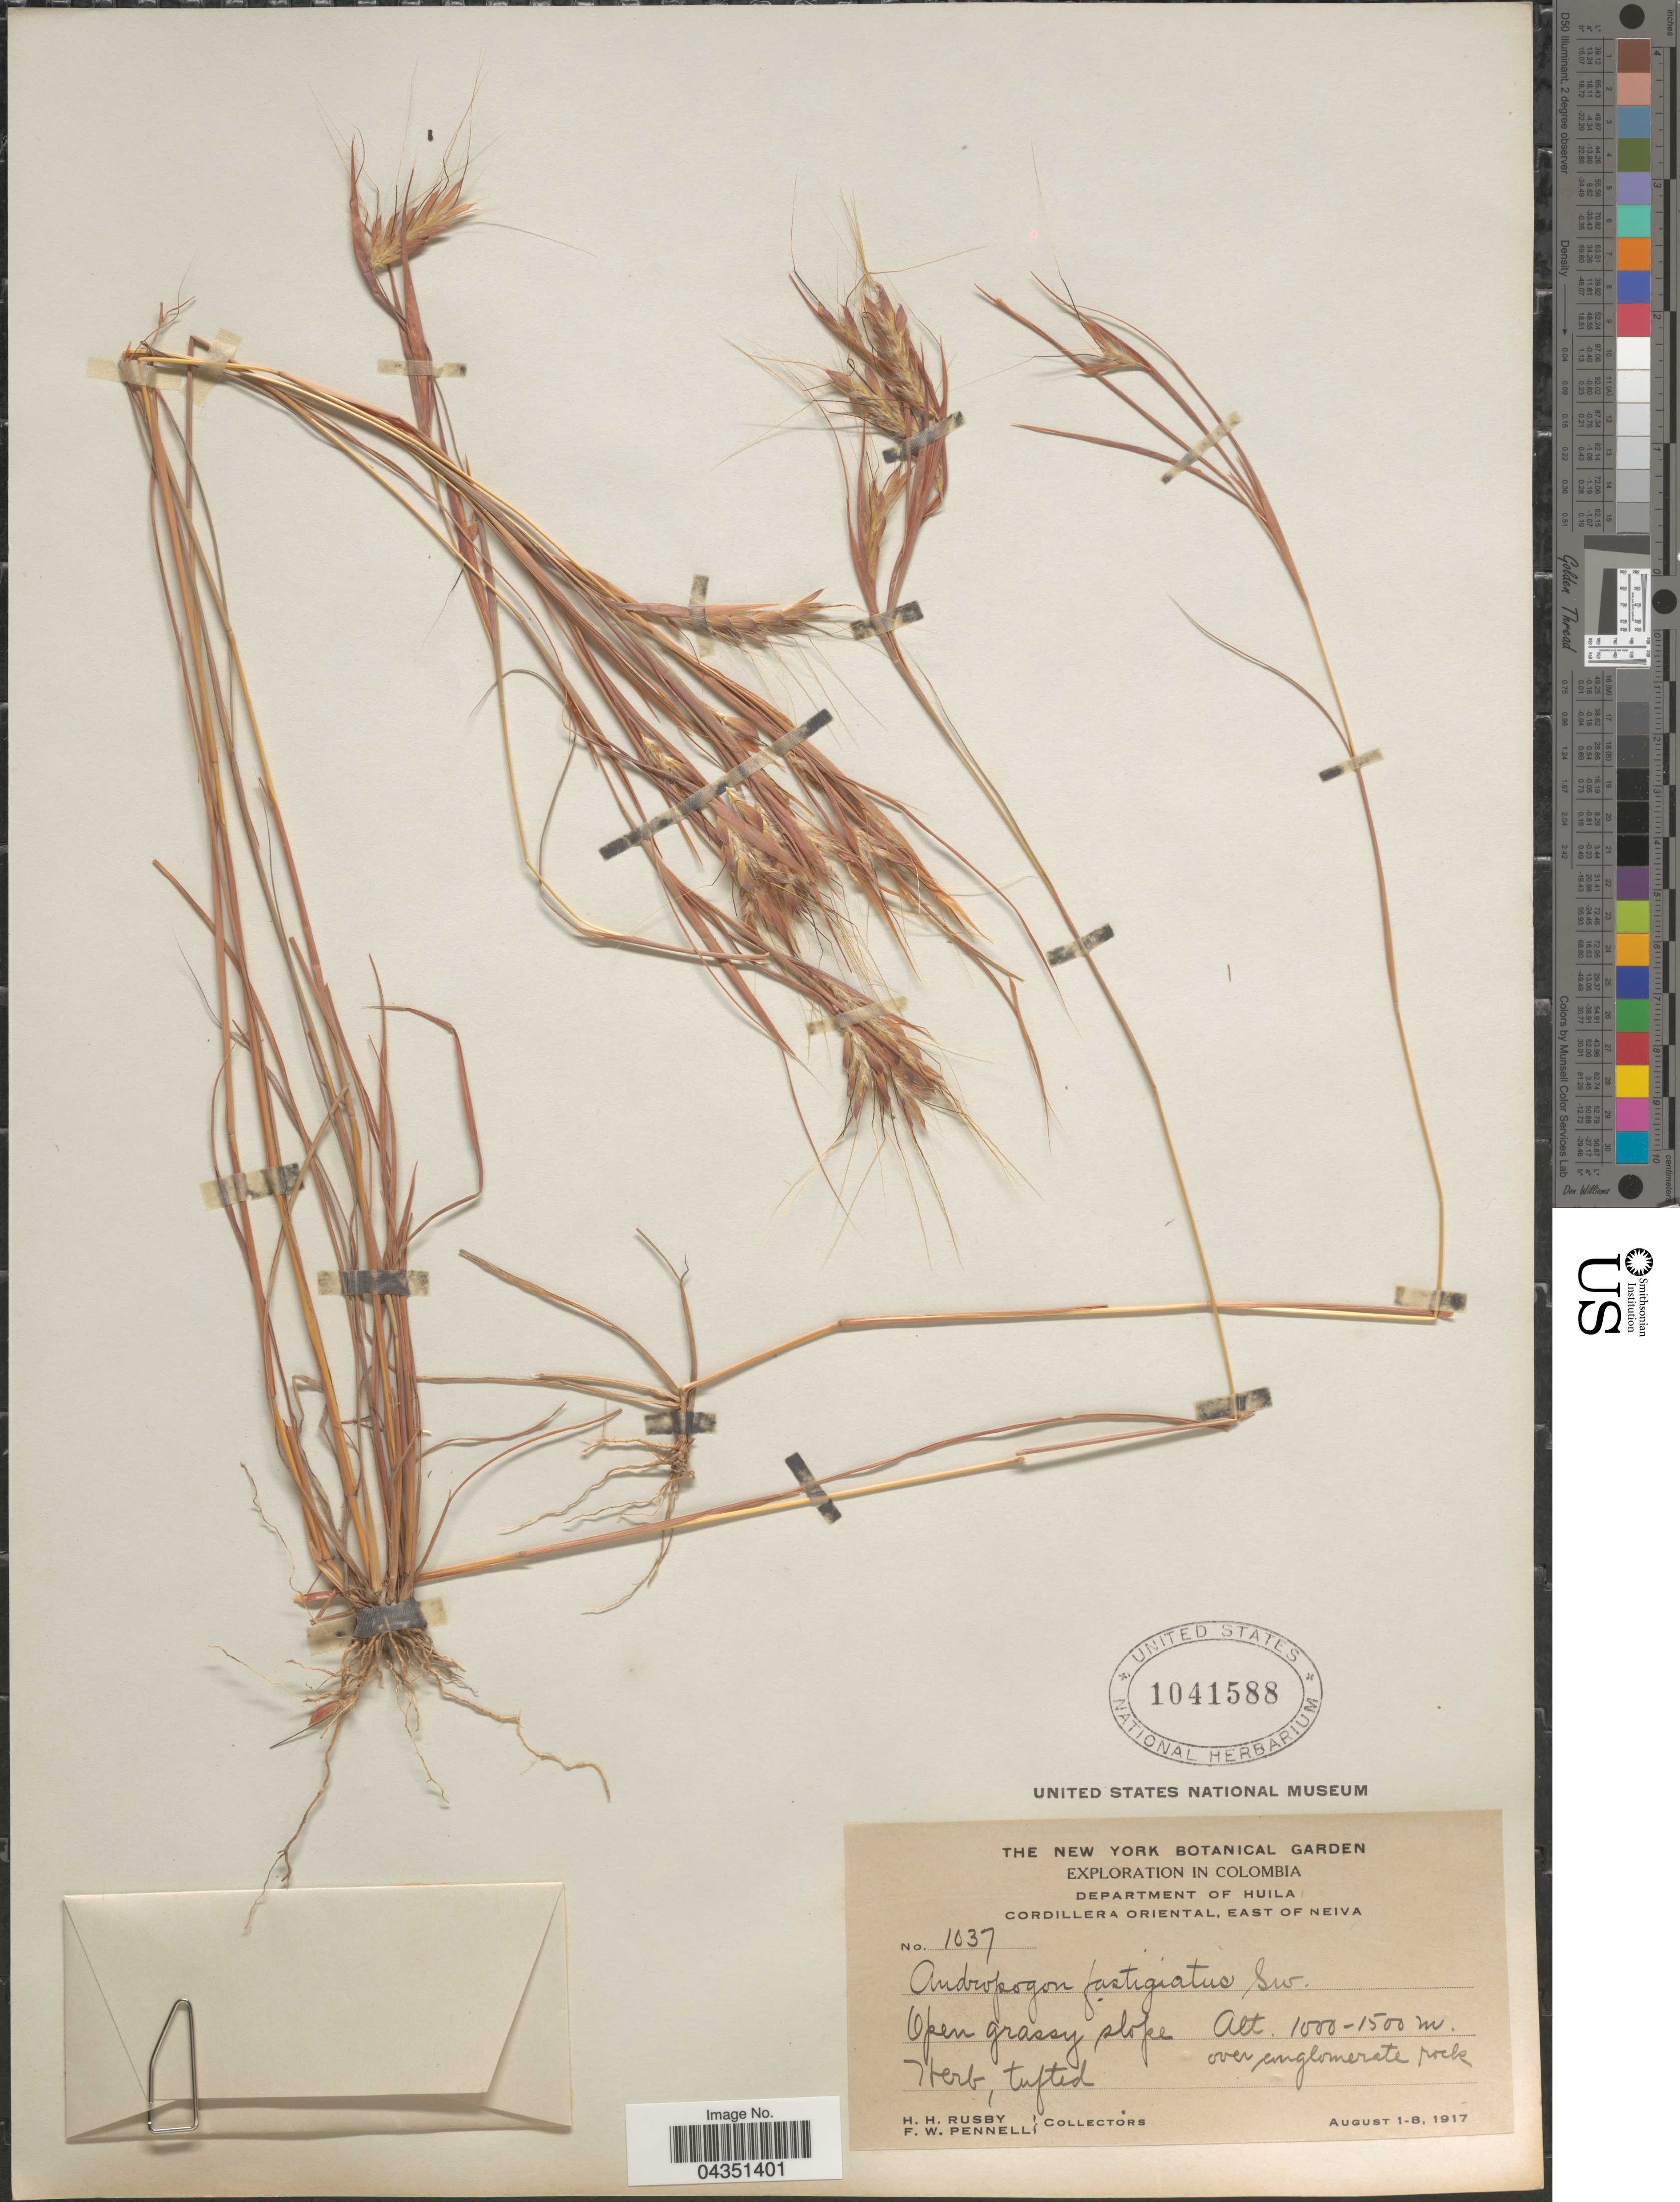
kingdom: Plantae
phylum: Tracheophyta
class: Liliopsida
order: Poales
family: Poaceae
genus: Diectomis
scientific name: Diectomis fastigiata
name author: (Sw.) P. Beauv.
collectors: H. H. Rusby & F. W. Pennell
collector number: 1037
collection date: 1917-08-01/1917-08-08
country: Colombia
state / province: Huila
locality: Exploration in Colombia. Department of Huila. Cordillera Oriental, East of Neiva.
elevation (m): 1000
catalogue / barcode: US 1041588